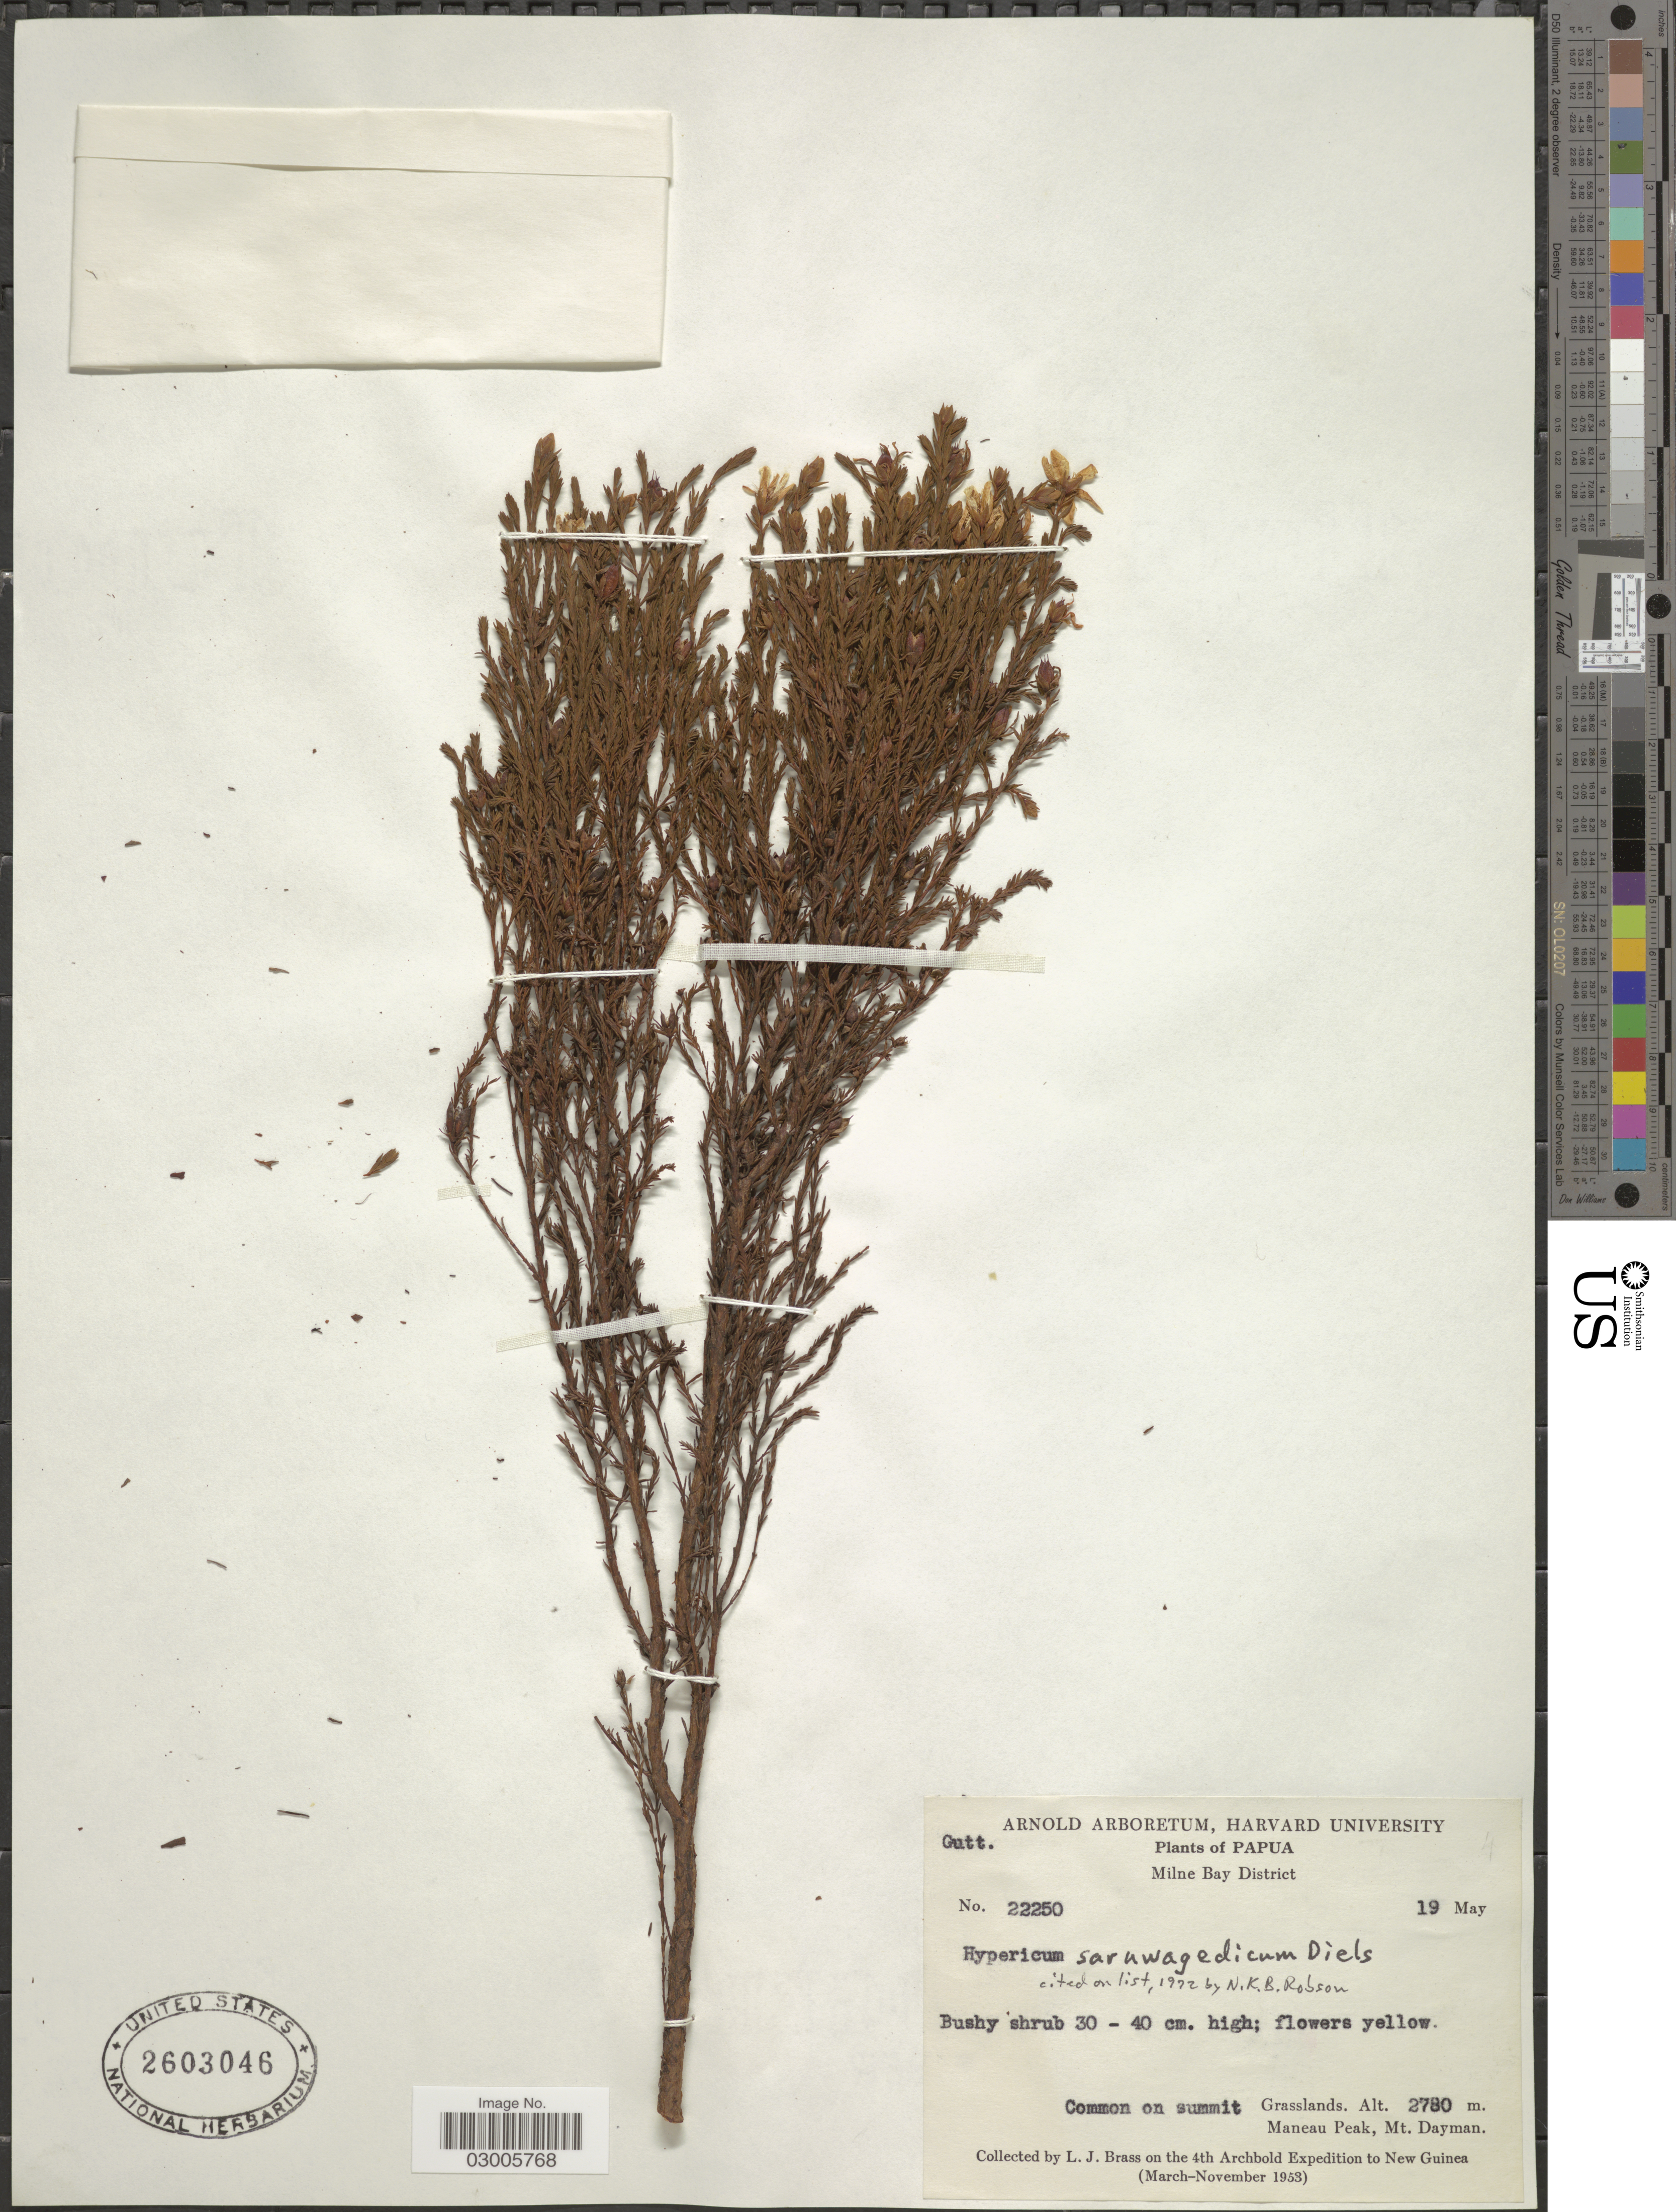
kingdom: Plantae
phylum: Tracheophyta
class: Magnoliopsida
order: Malpighiales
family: Hypericaceae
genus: Hypericum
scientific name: Hypericum saruwagedicum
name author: Diels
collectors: L. J. Brass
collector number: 22250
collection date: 1953-05-19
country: Papua New Guinea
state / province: Milne Bay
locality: Papua, Milne Bay District, Maneau Peak, Mt. Dayman.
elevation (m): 2780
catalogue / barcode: US 2603046